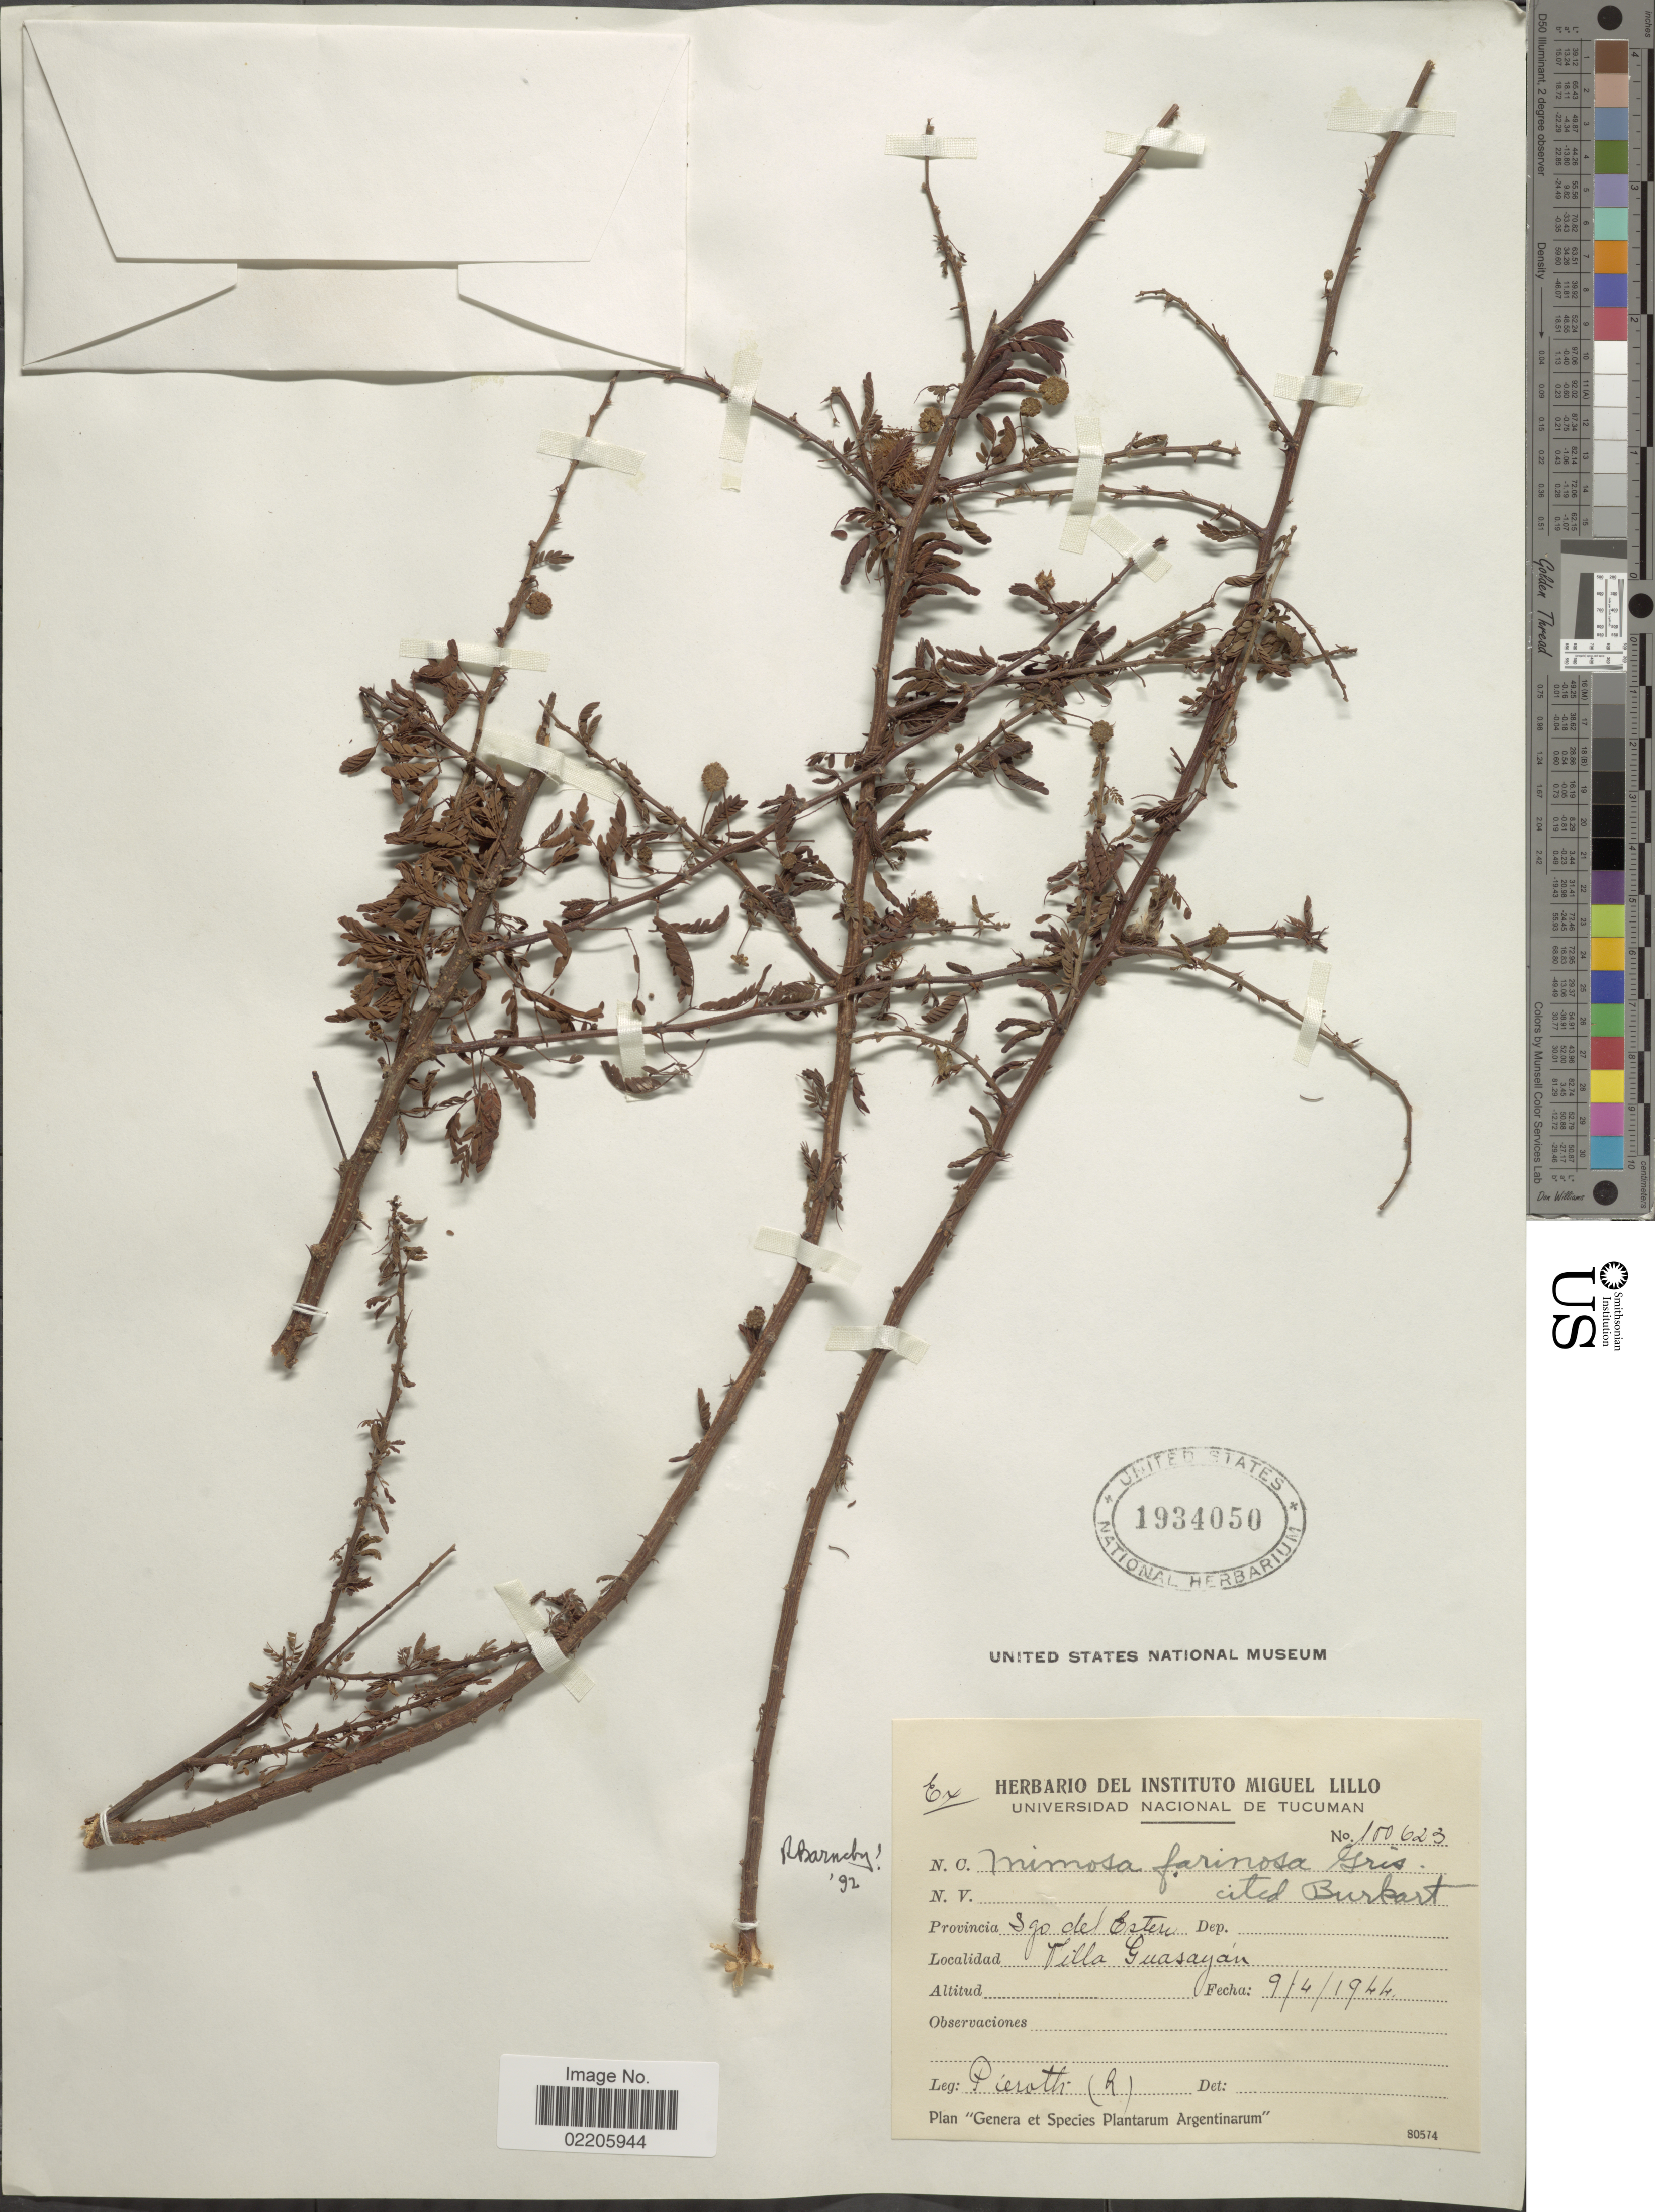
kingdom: Plantae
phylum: Tracheophyta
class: Magnoliopsida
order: Fabales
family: Fabaceae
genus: Mimosa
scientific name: Mimosa farinosa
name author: Griseb.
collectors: Pierotti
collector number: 100623*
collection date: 1944-04-09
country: Argentina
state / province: Santiago del Estero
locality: Provencia: Sgo del Estero. Villa Guasayan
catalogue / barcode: US 1934050